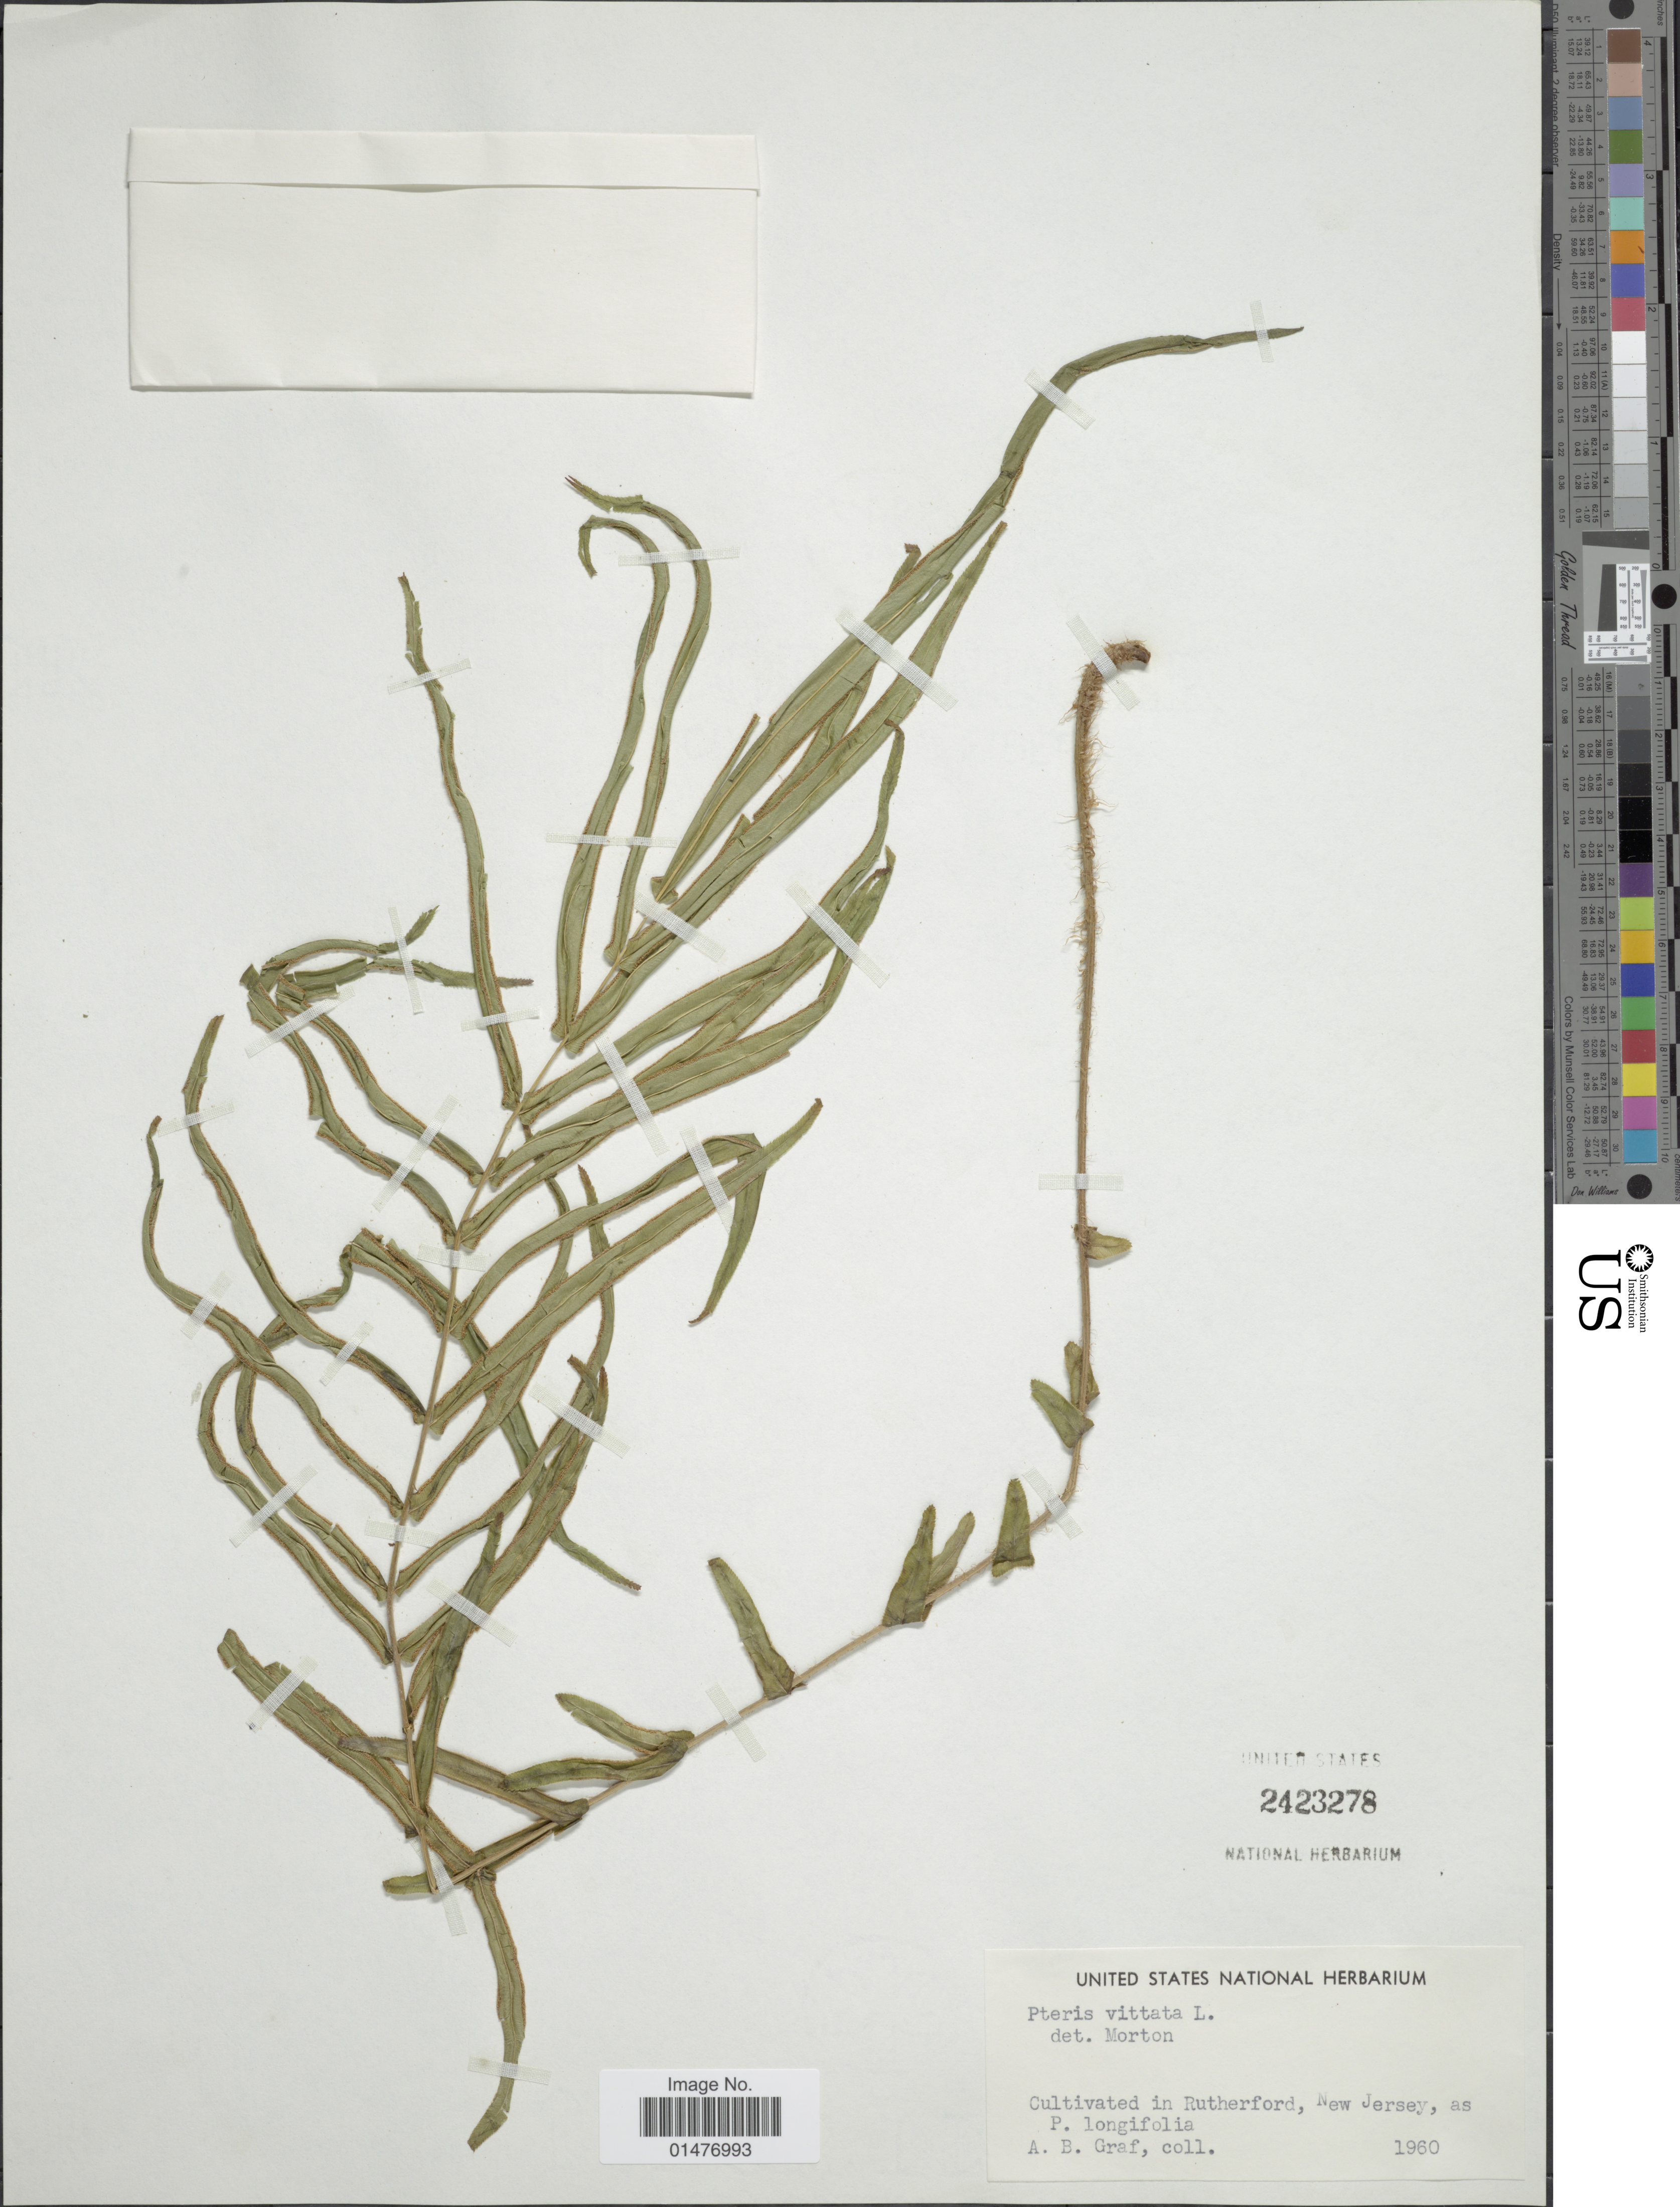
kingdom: Plantae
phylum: Tracheophyta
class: Polypodiopsida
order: Polypodiales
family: Pteridaceae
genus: Pteris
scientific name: Pteris vittata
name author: L.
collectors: A. Graf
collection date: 1960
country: United States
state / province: New Jersey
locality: In Rutherford, as P. longifolia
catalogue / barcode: US 2423278